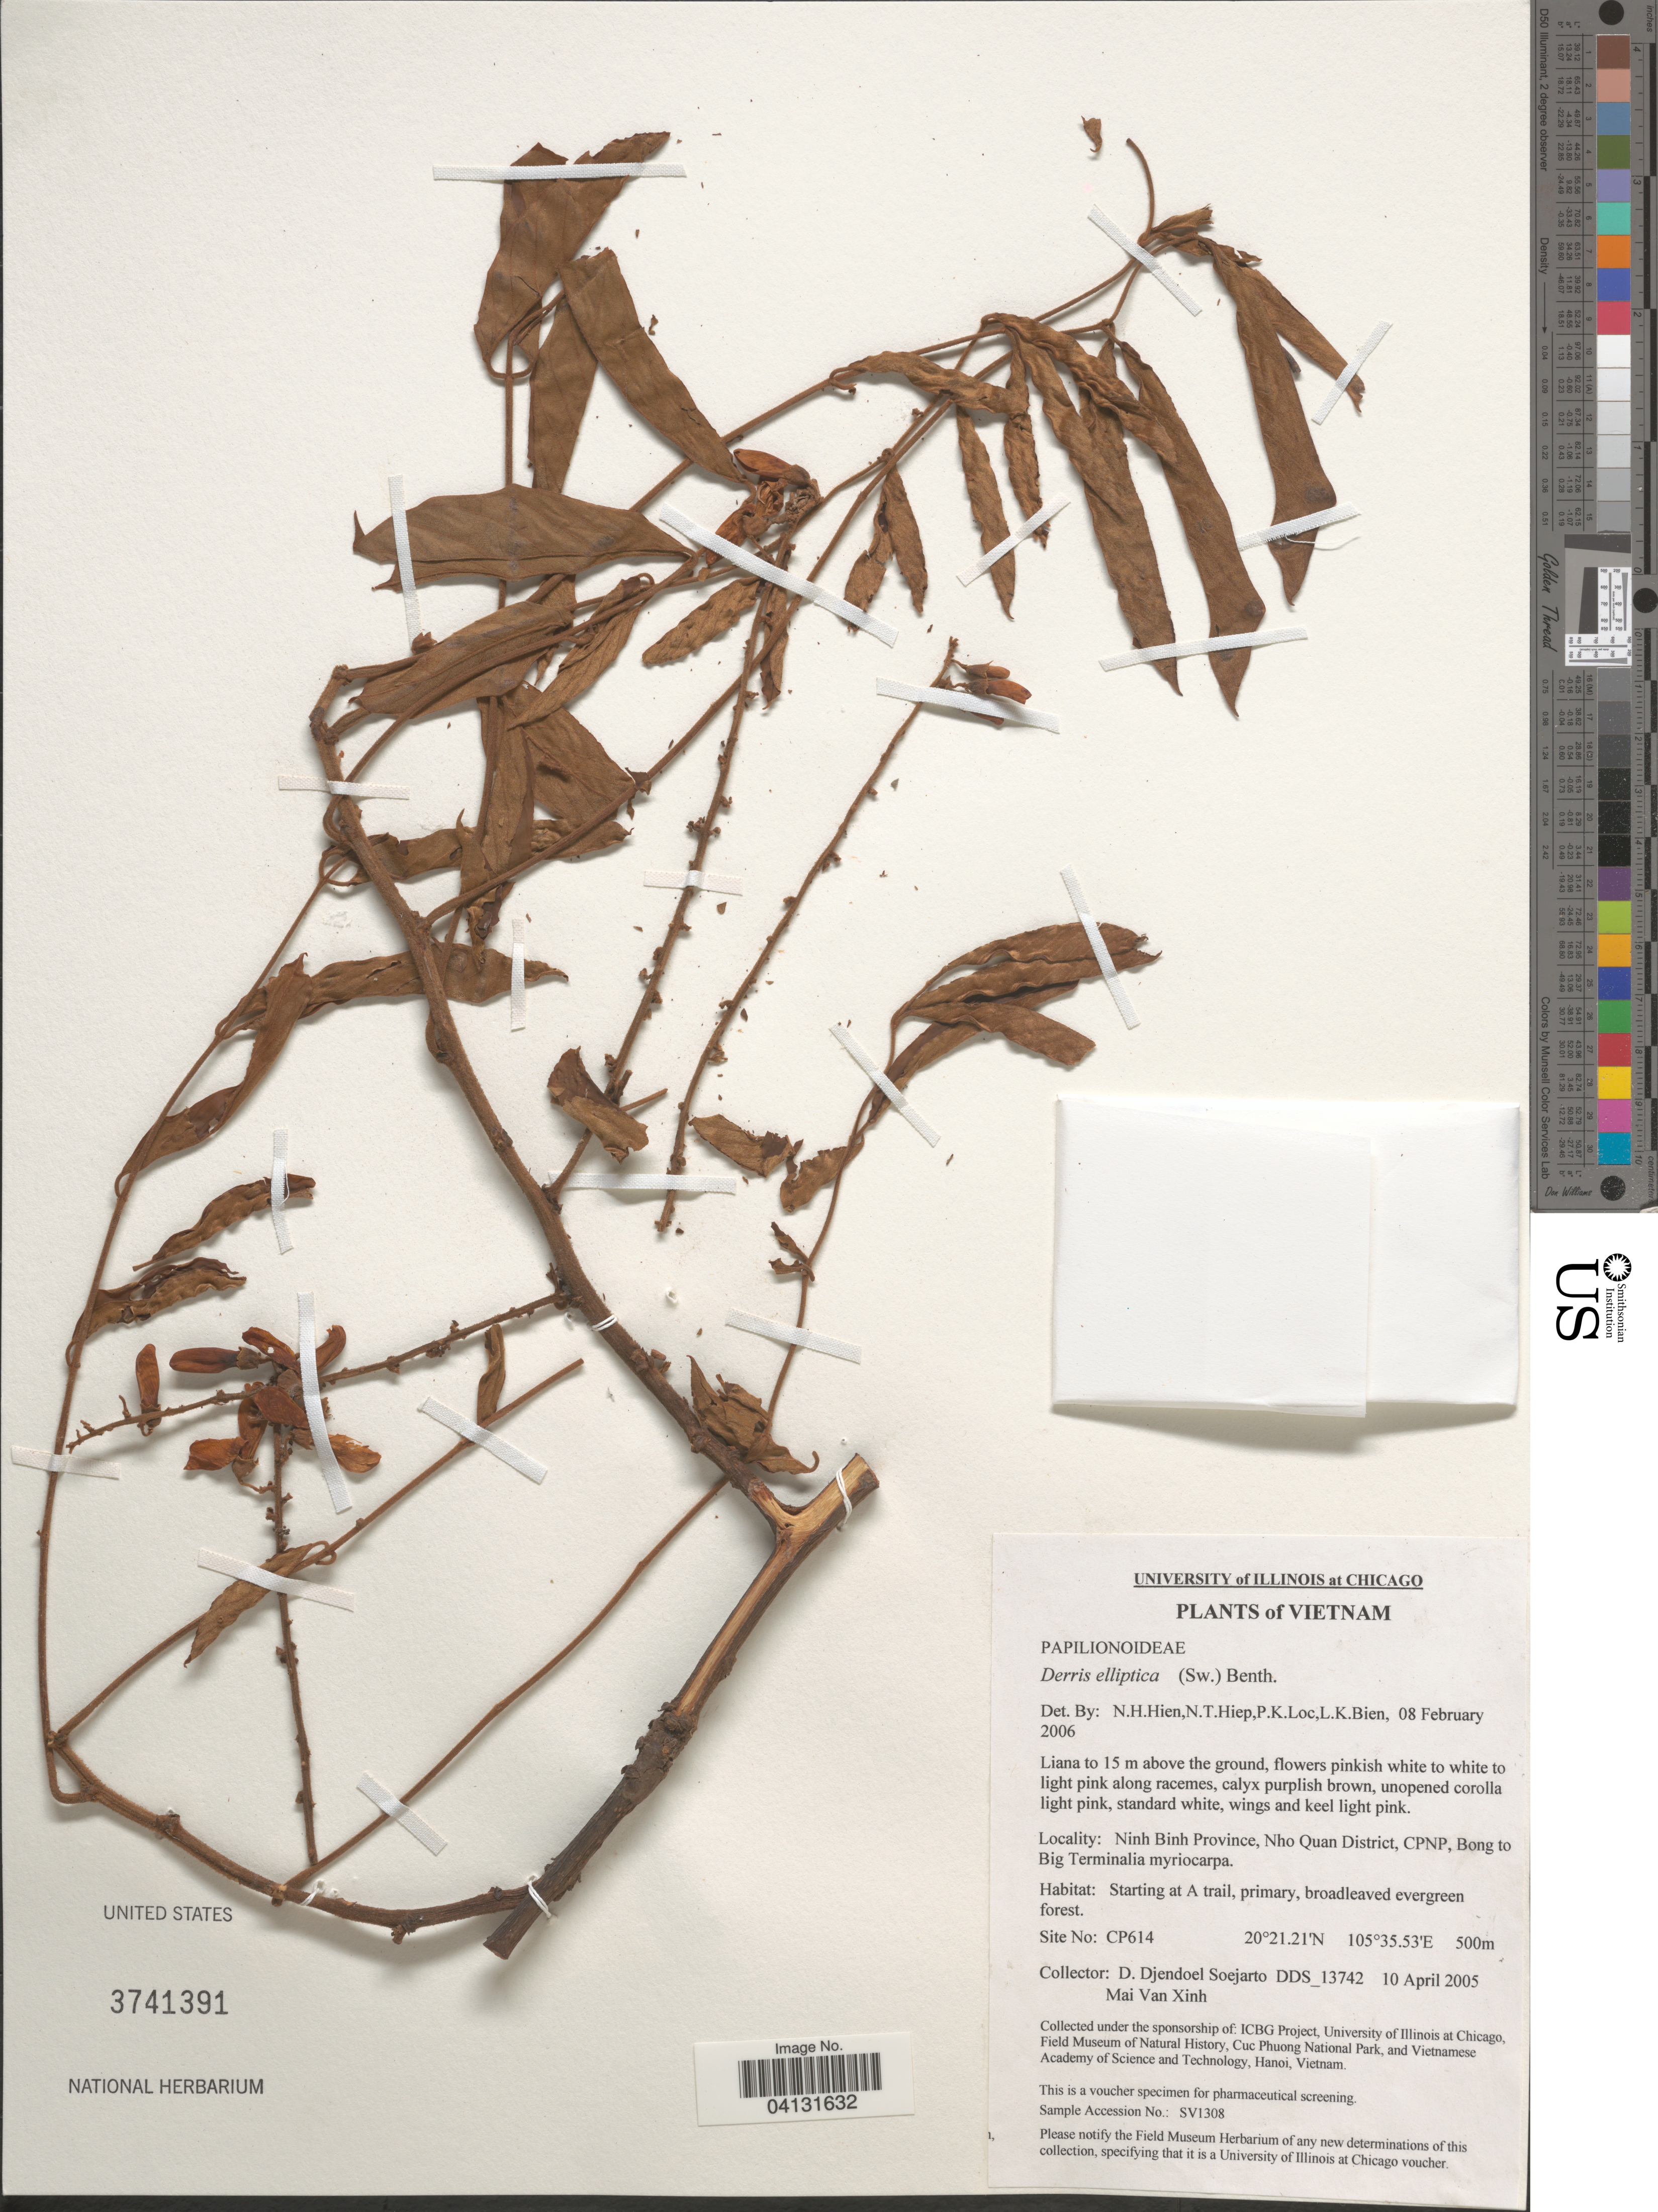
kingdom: Plantae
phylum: Tracheophyta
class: Magnoliopsida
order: Fabales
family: Fabaceae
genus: Derris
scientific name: Derris elliptica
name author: (Wall.) Benth.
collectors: D. D. Soejarto & M. Xinh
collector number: DDS13742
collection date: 2005-04-10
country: Vietnam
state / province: Ninh Binh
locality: Nho Quan District, CPNP, Bong to Big Terminalia myriocarpa. Site No: CP614.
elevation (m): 500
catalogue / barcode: US 3741391